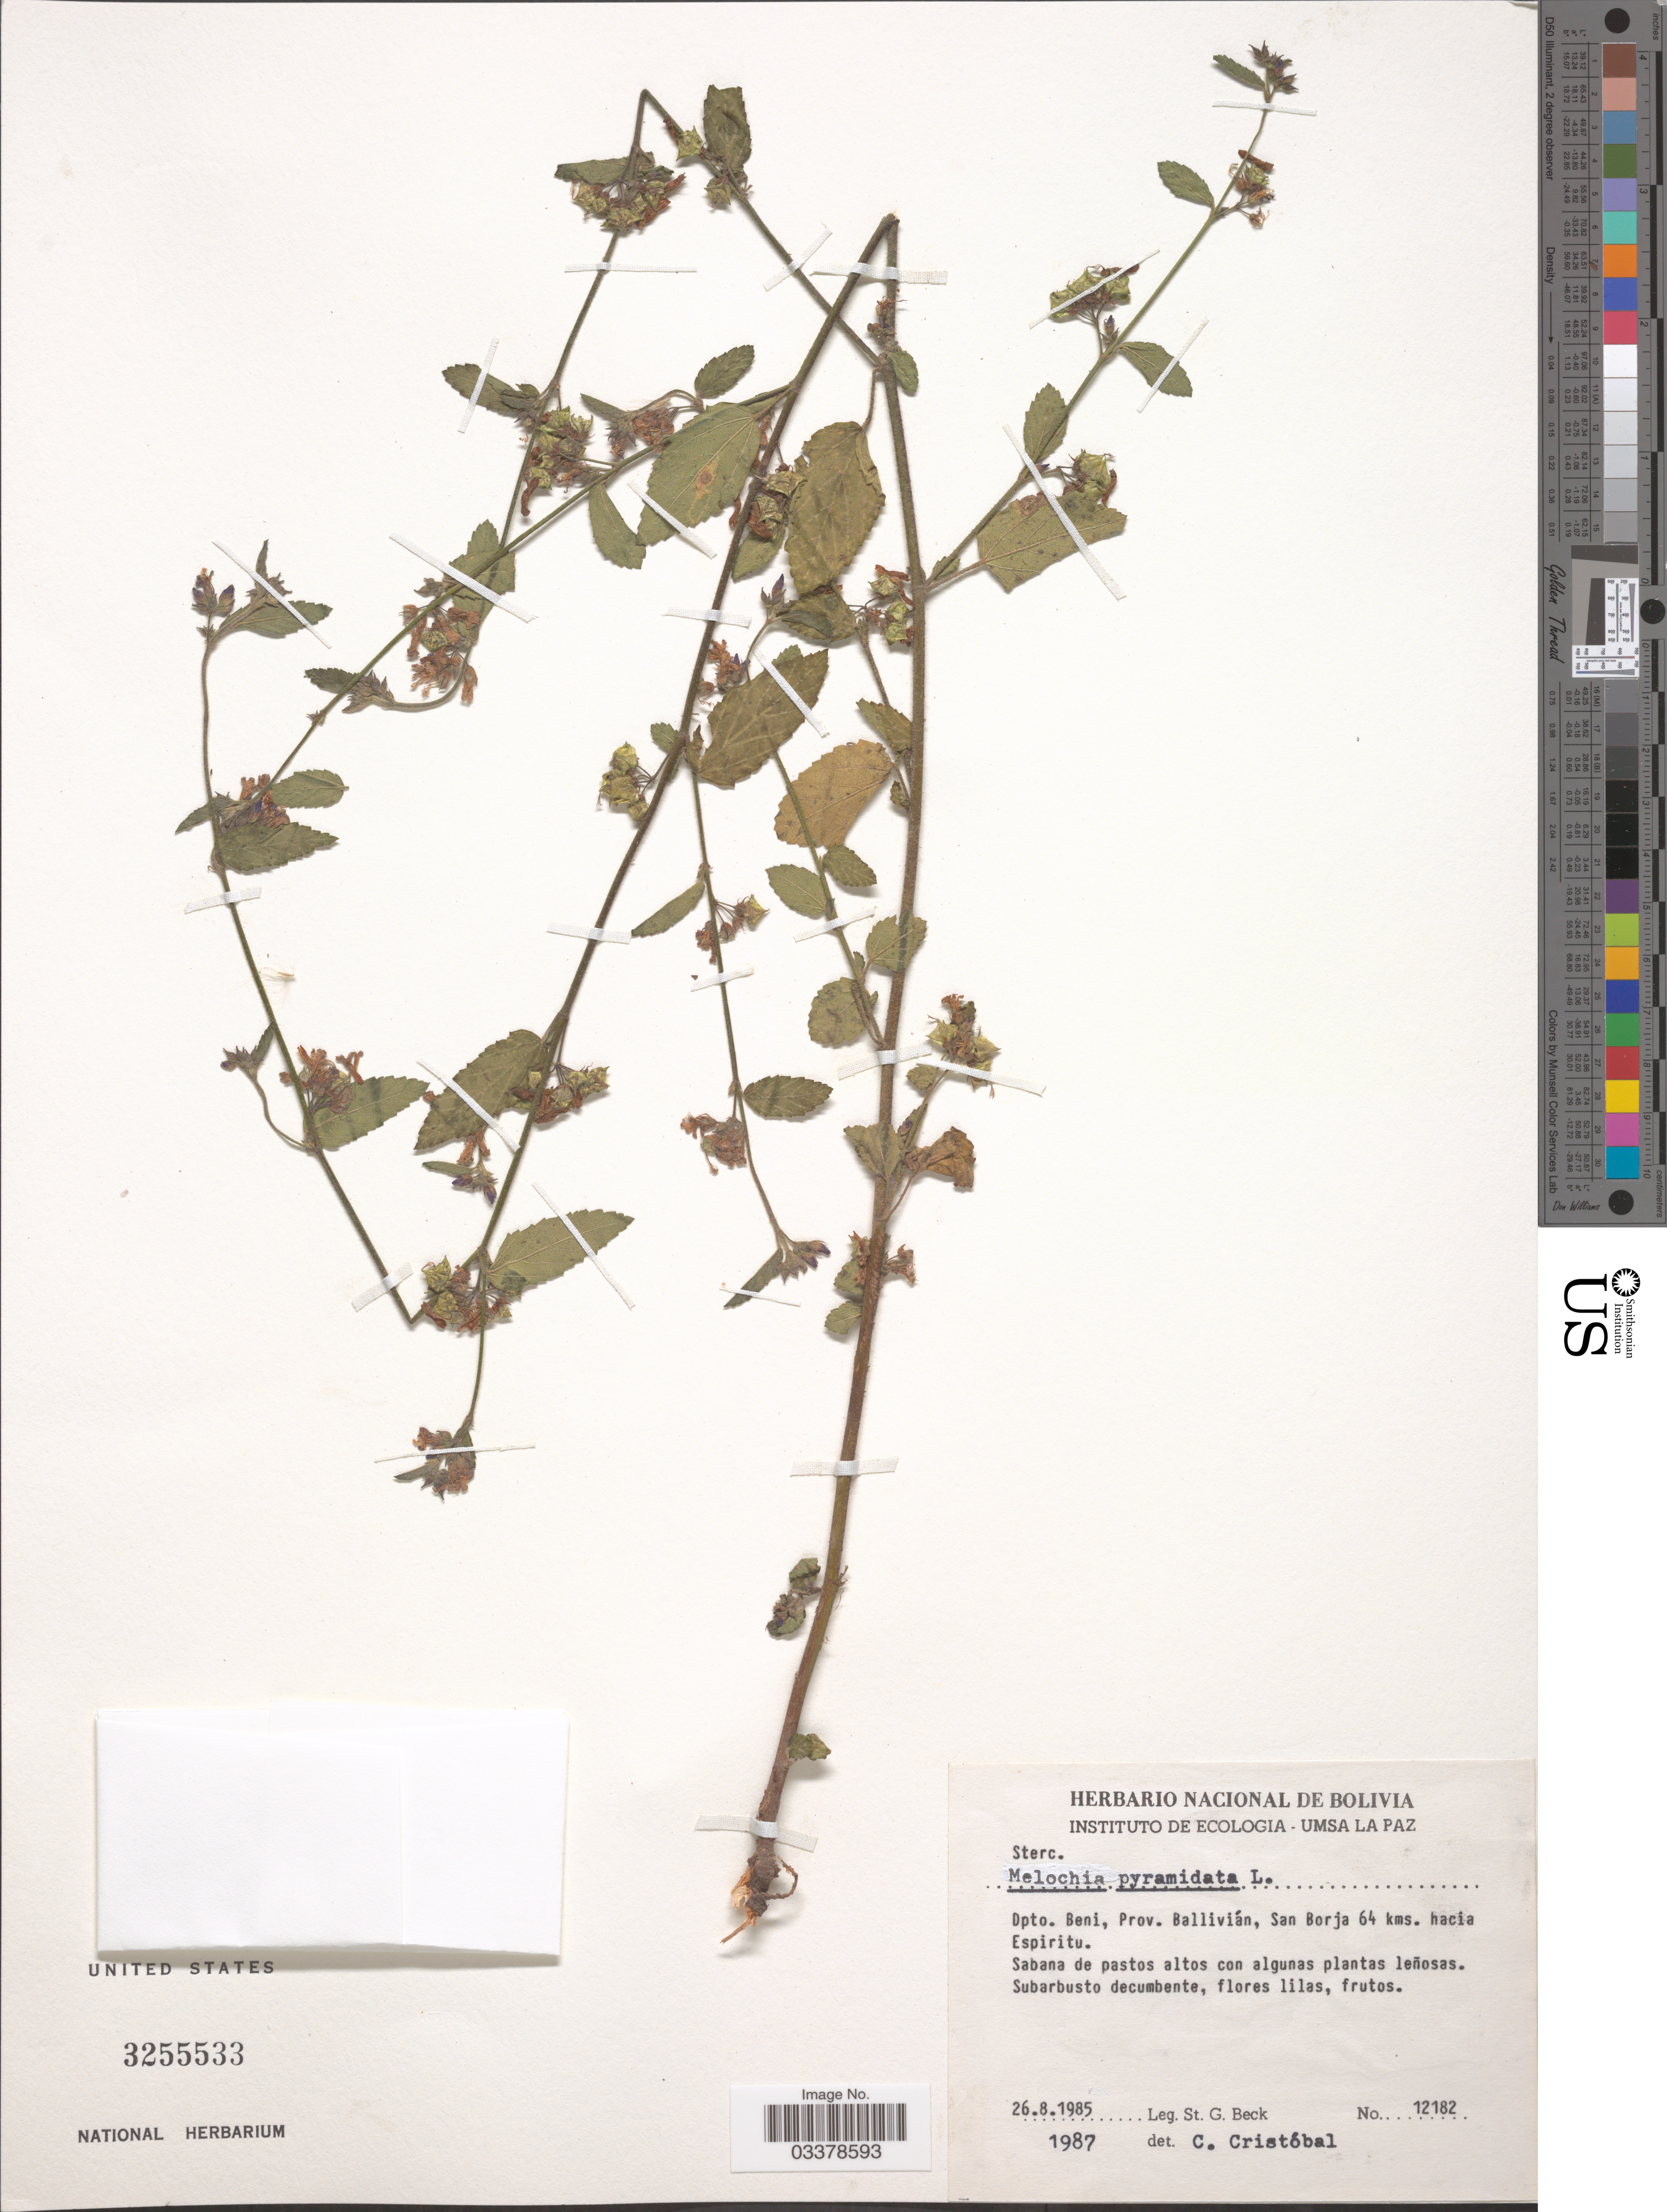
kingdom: Plantae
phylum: Tracheophyta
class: Magnoliopsida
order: Malvales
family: Malvaceae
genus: Melochia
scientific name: Melochia pyramidata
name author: L.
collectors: S. G. Beck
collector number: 12182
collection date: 1985-08-26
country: Bolivia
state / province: Beni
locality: Dpto. Beni, Prov. Ballivián, San Borja 64 kms. hacia Espiritu.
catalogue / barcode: US 3255533